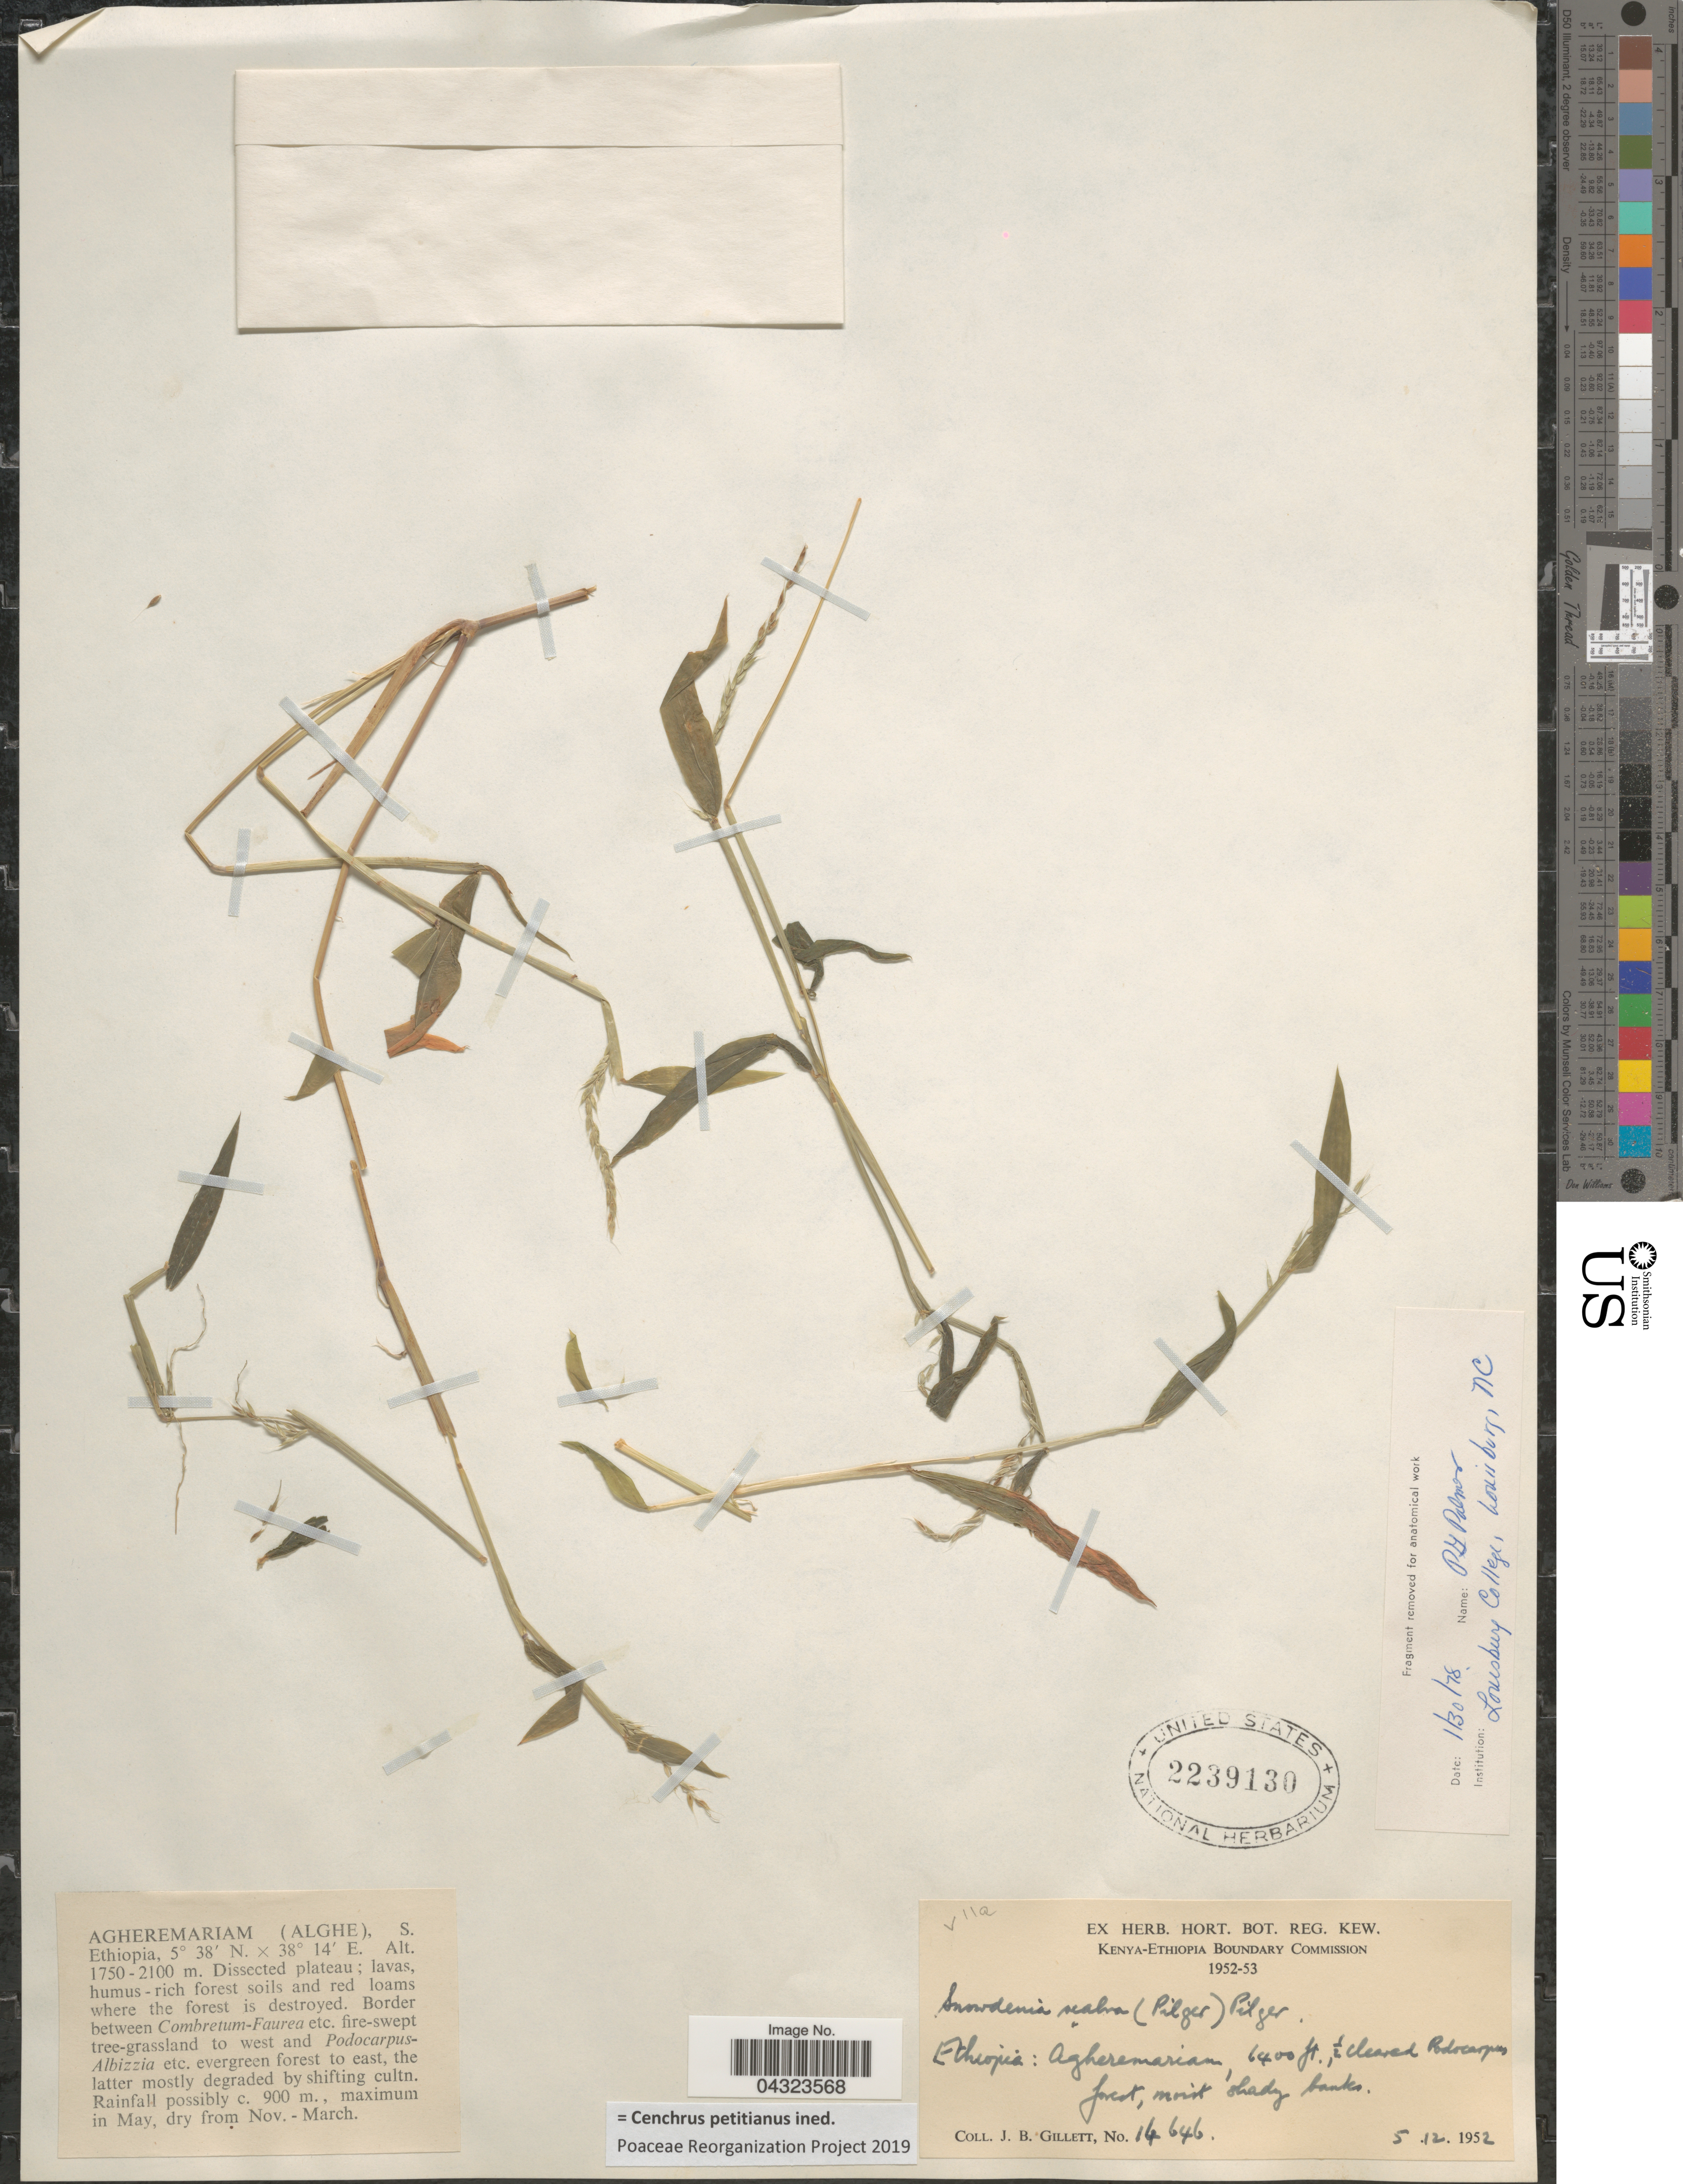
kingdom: Plantae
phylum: Tracheophyta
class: Liliopsida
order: Poales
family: Poaceae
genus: Cenchrus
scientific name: Cenchrus petitianus ined. prp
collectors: J. B. Gillett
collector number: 14646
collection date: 1952-12-05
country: Ethiopia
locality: Agheremariam (Alghe), S. Ethiopia.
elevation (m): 1951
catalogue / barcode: US 2239130